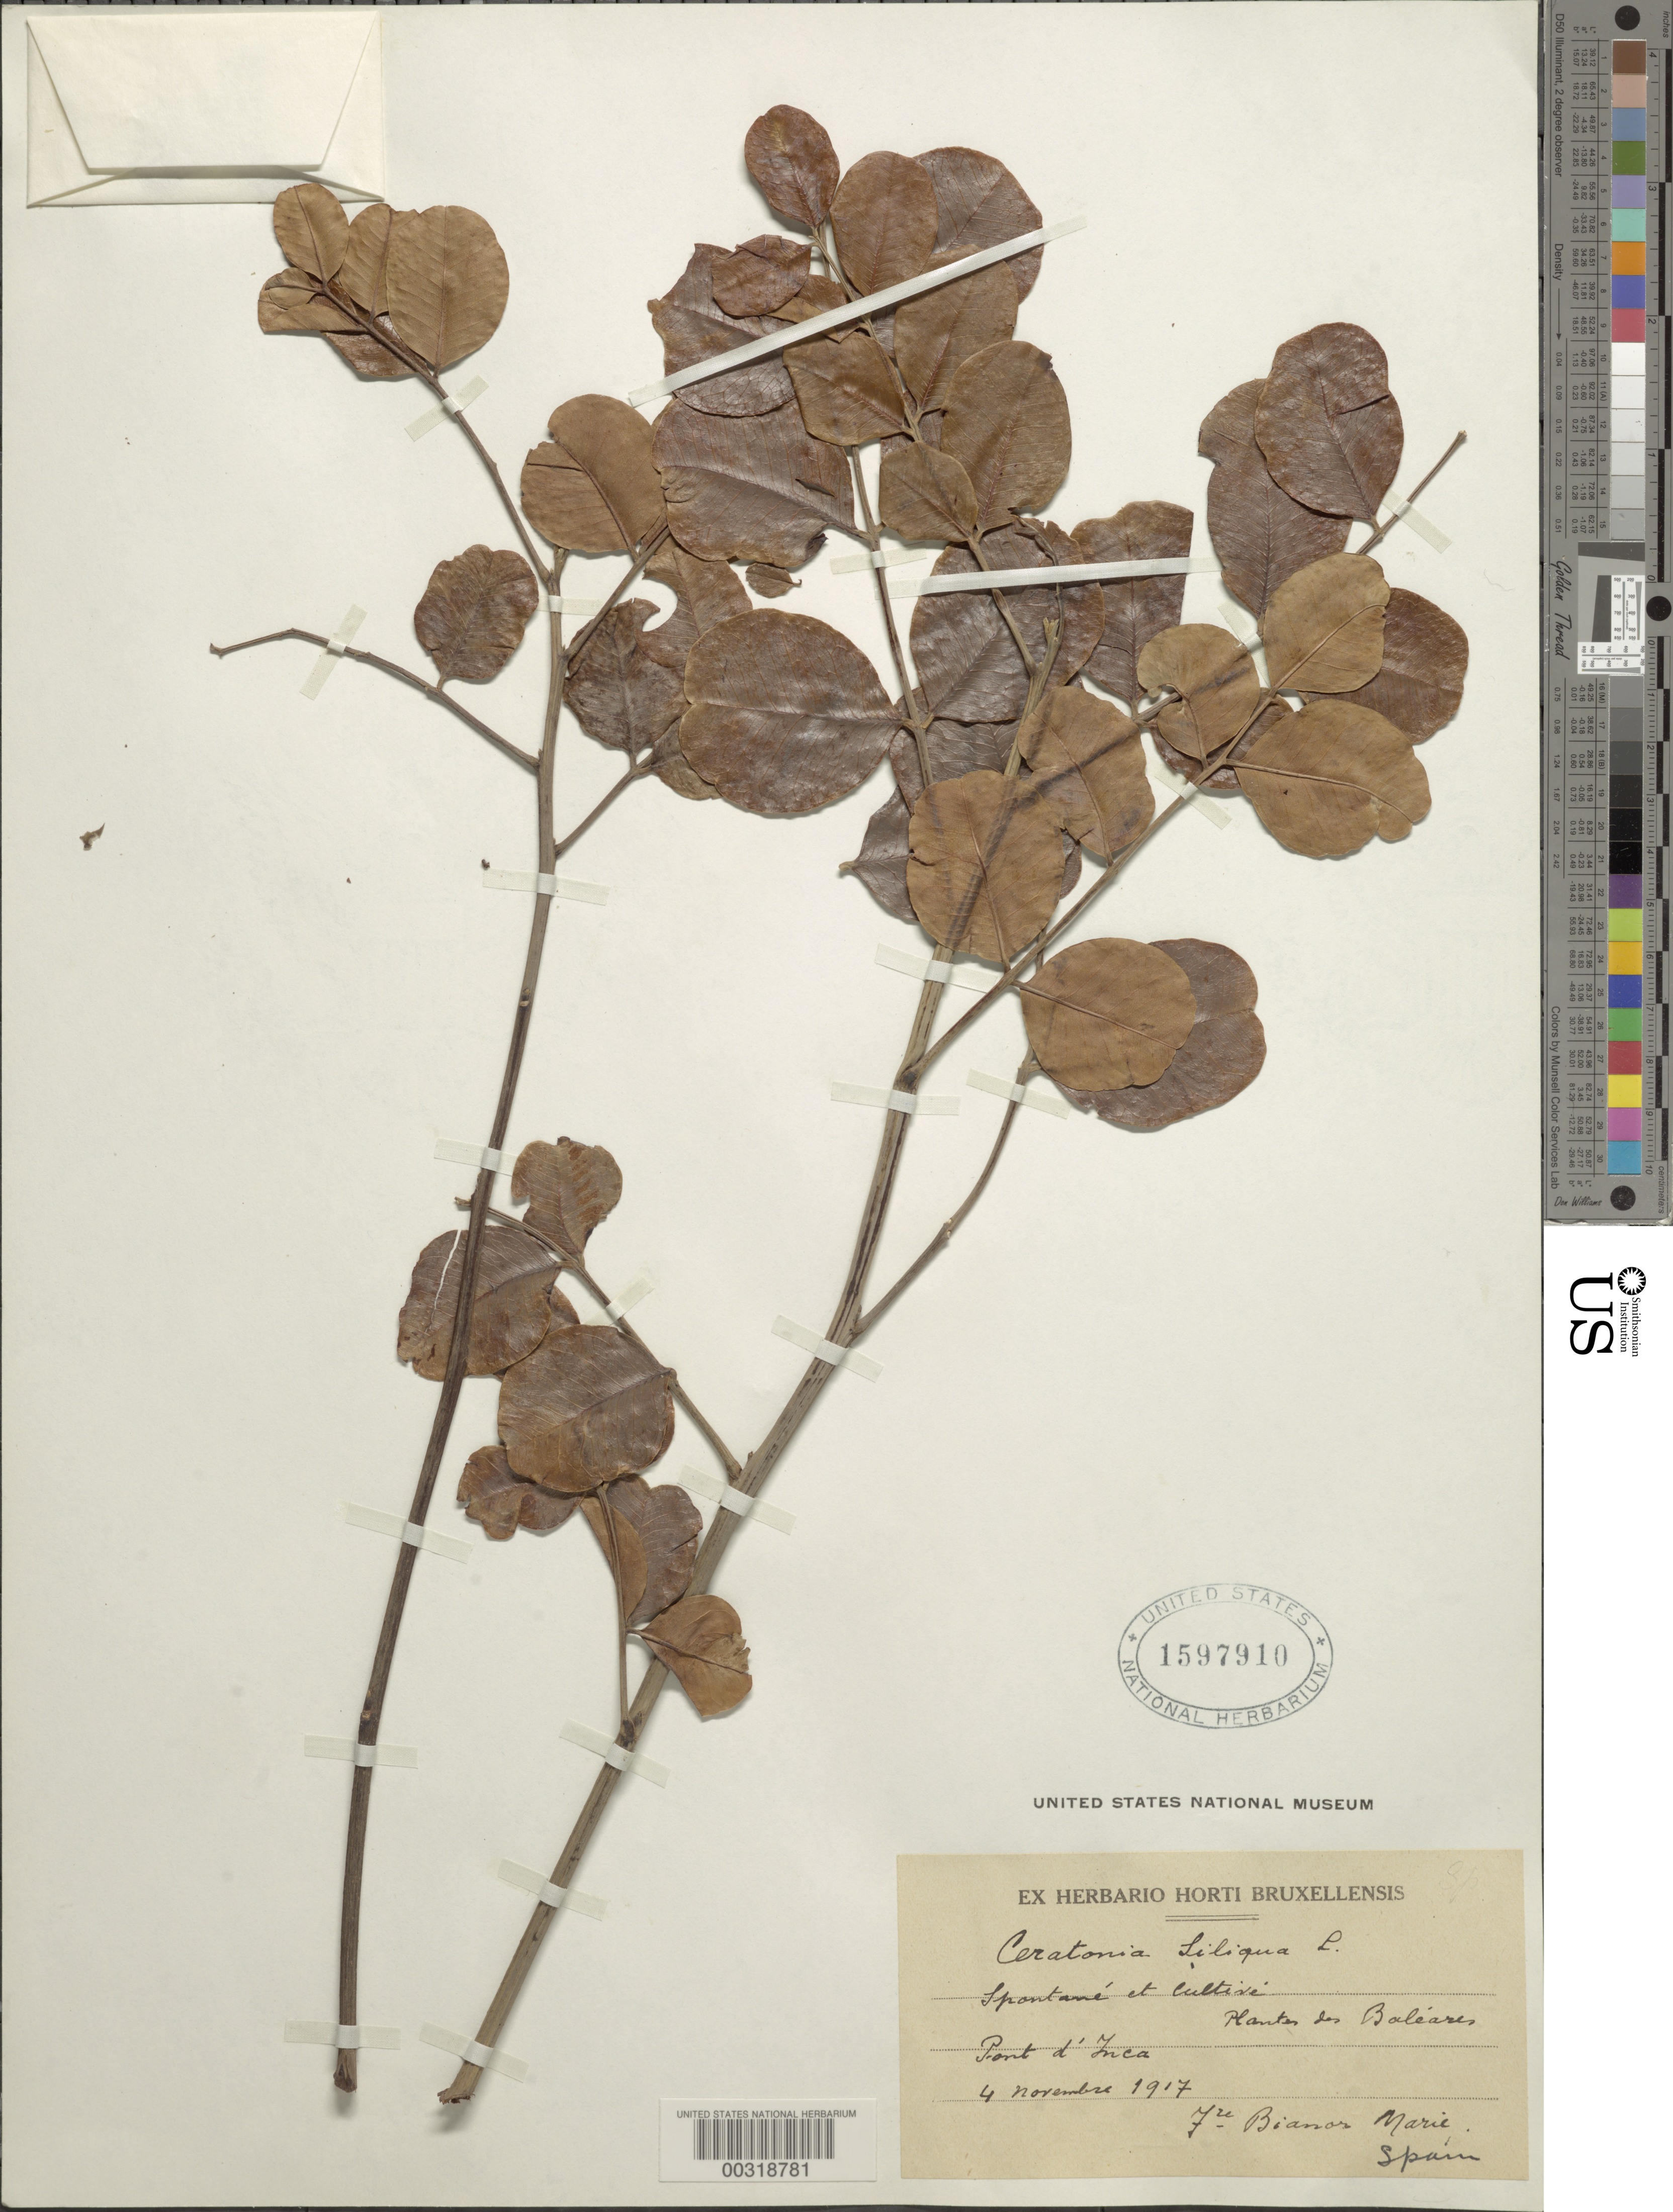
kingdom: Plantae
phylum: Tracheophyta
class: Magnoliopsida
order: Fabales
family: Fabaceae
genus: Ceratonia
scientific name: Ceratonia siliqua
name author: L.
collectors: B. Marie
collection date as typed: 04 Nov 1917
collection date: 1917-11-04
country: Spain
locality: Pont d'inca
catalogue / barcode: US 1597910